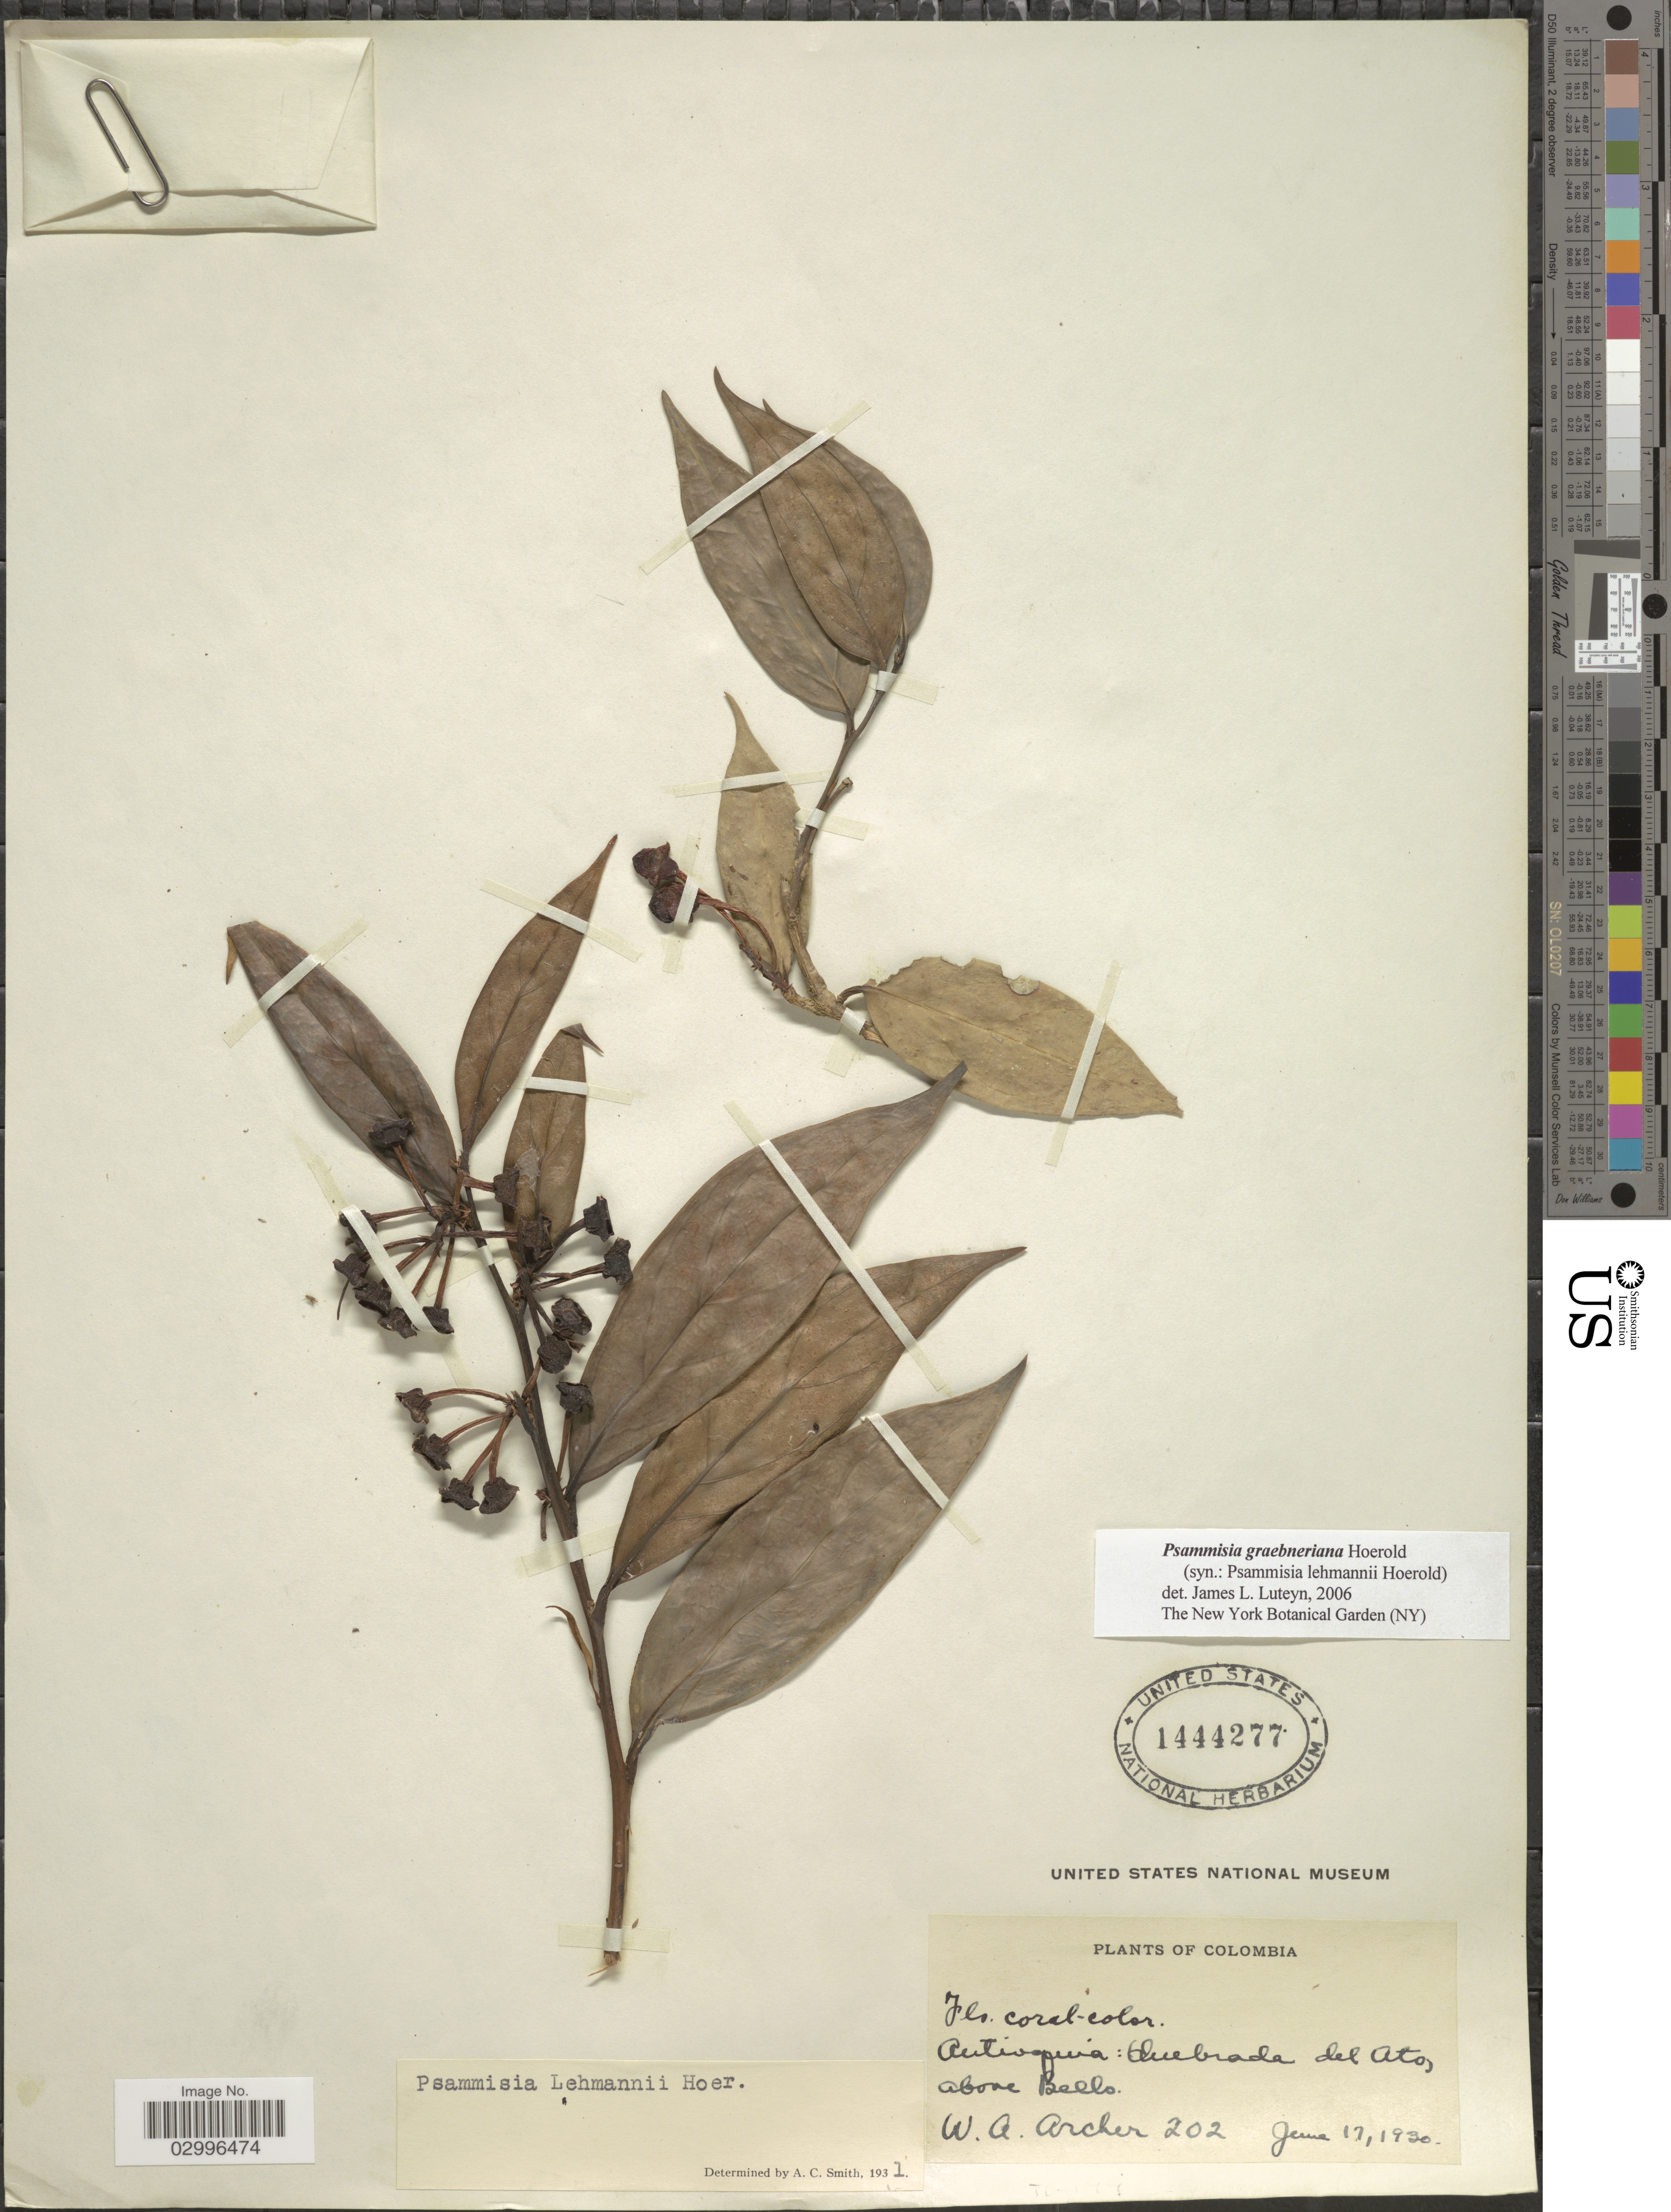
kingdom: Plantae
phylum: Tracheophyta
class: Magnoliopsida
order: Ericales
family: Ericaceae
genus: Psammisia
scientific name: Psammisia graebneriana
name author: Hoerold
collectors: W. Archer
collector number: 202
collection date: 1930-06-17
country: Colombia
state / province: Antioquia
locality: Quebrada del Ato, above Bello.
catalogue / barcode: US 1444277